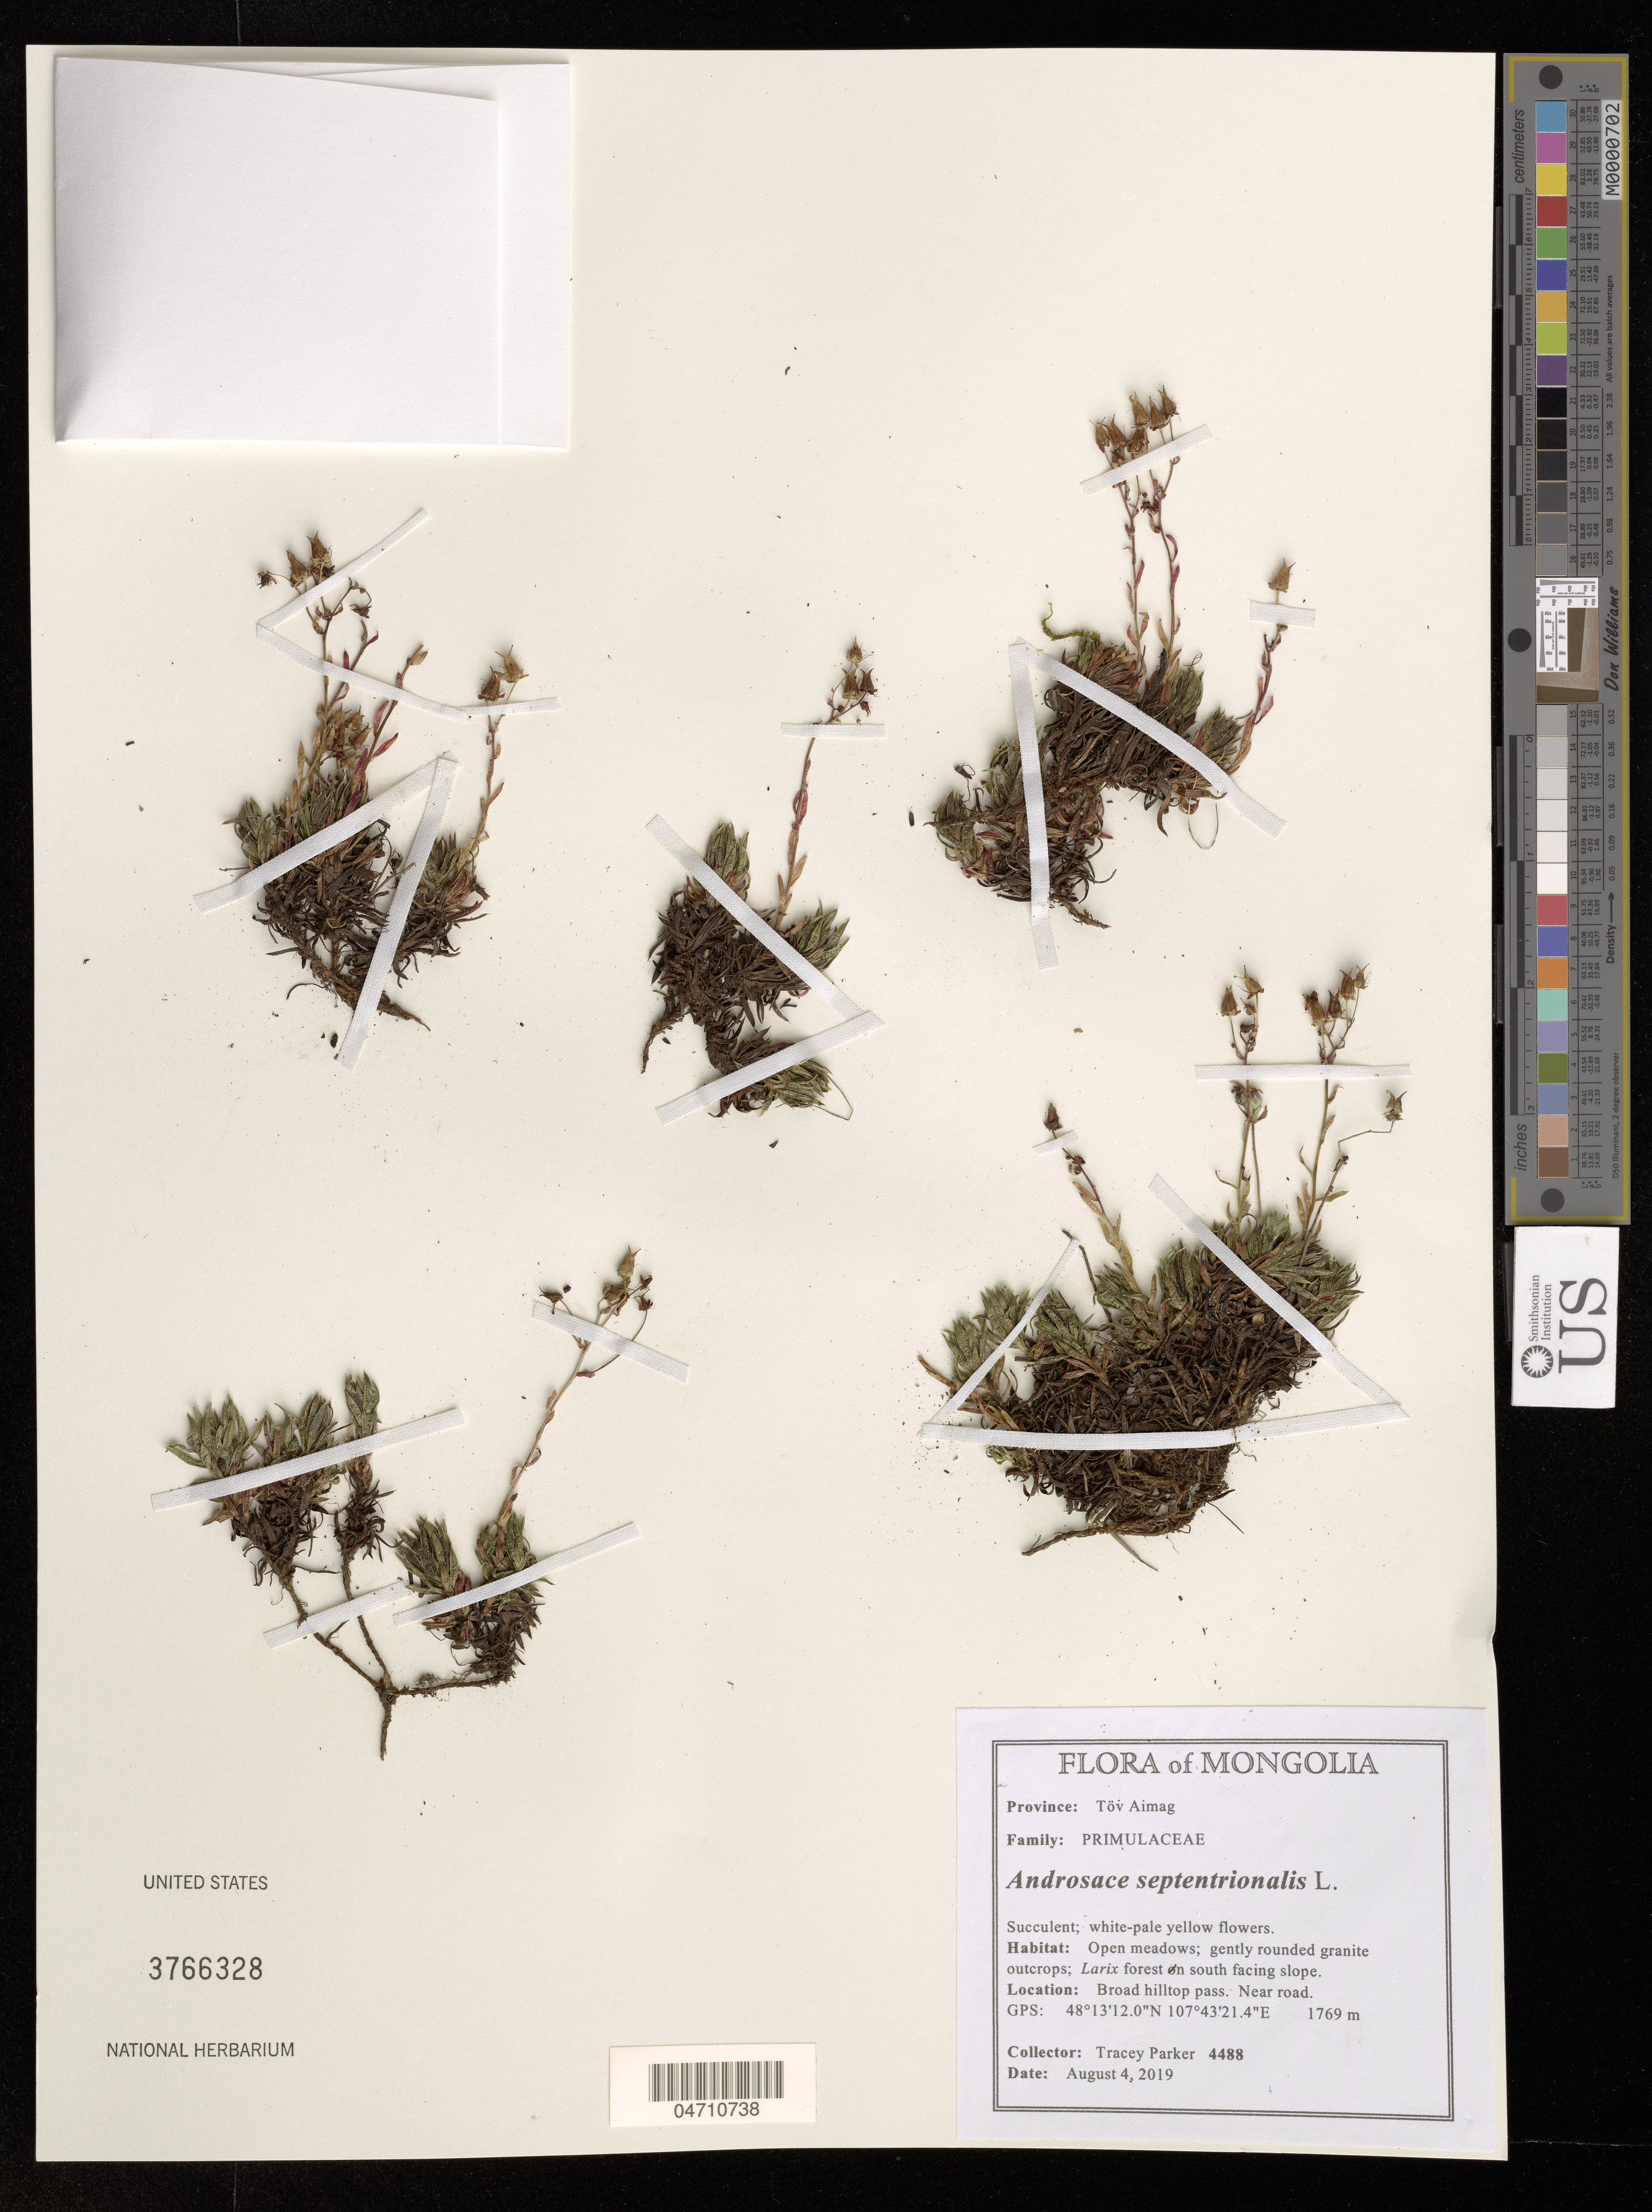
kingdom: Plantae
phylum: Tracheophyta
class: Magnoliopsida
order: Ericales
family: Primulaceae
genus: Androsace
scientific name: Androsace septentrionalis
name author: L.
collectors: T. Parker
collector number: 4488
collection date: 2019-08-04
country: Mongolia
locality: Province: Töv Aimag. Broad hilltop pass. Near road.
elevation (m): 1769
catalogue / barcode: US 3766328